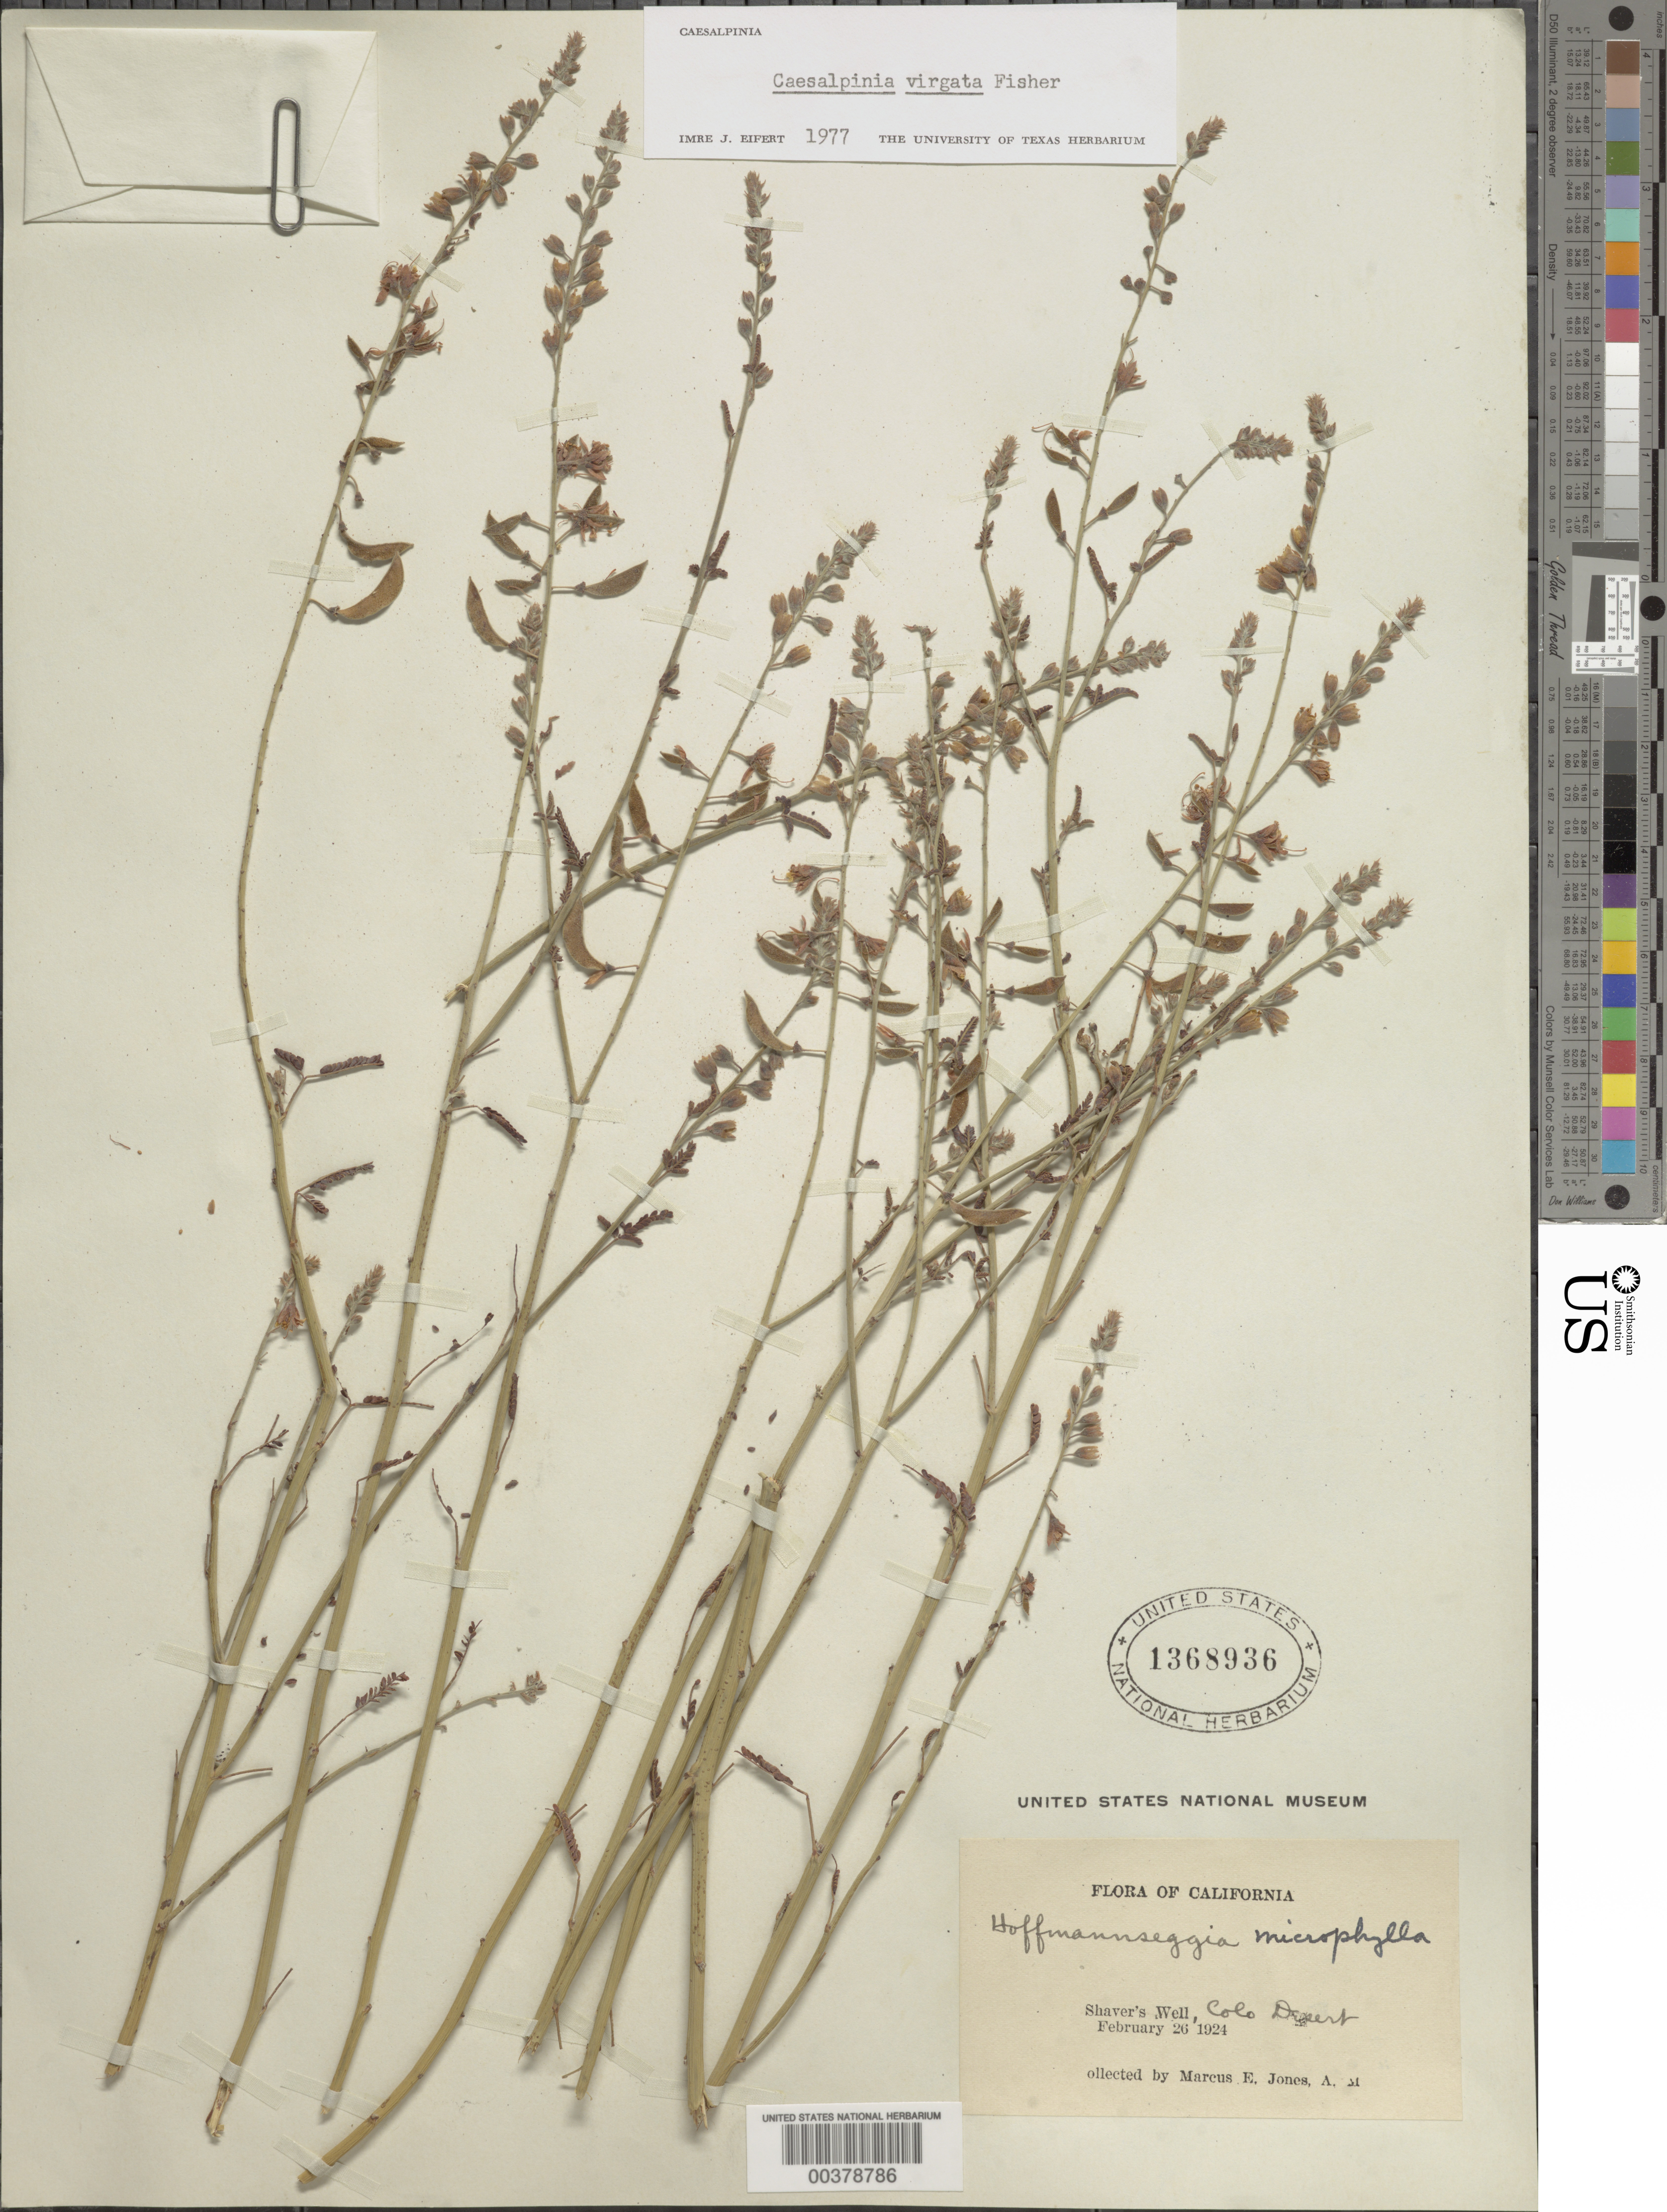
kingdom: Plantae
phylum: Tracheophyta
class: Magnoliopsida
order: Fabales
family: Fabaceae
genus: Hoffmannseggia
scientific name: Hoffmannseggia microphylla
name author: Torr.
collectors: M. E. Jones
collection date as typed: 15 Feb 1924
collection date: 1924-02-15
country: United States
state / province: California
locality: Shaver's well; colorado desert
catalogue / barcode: US 1368936